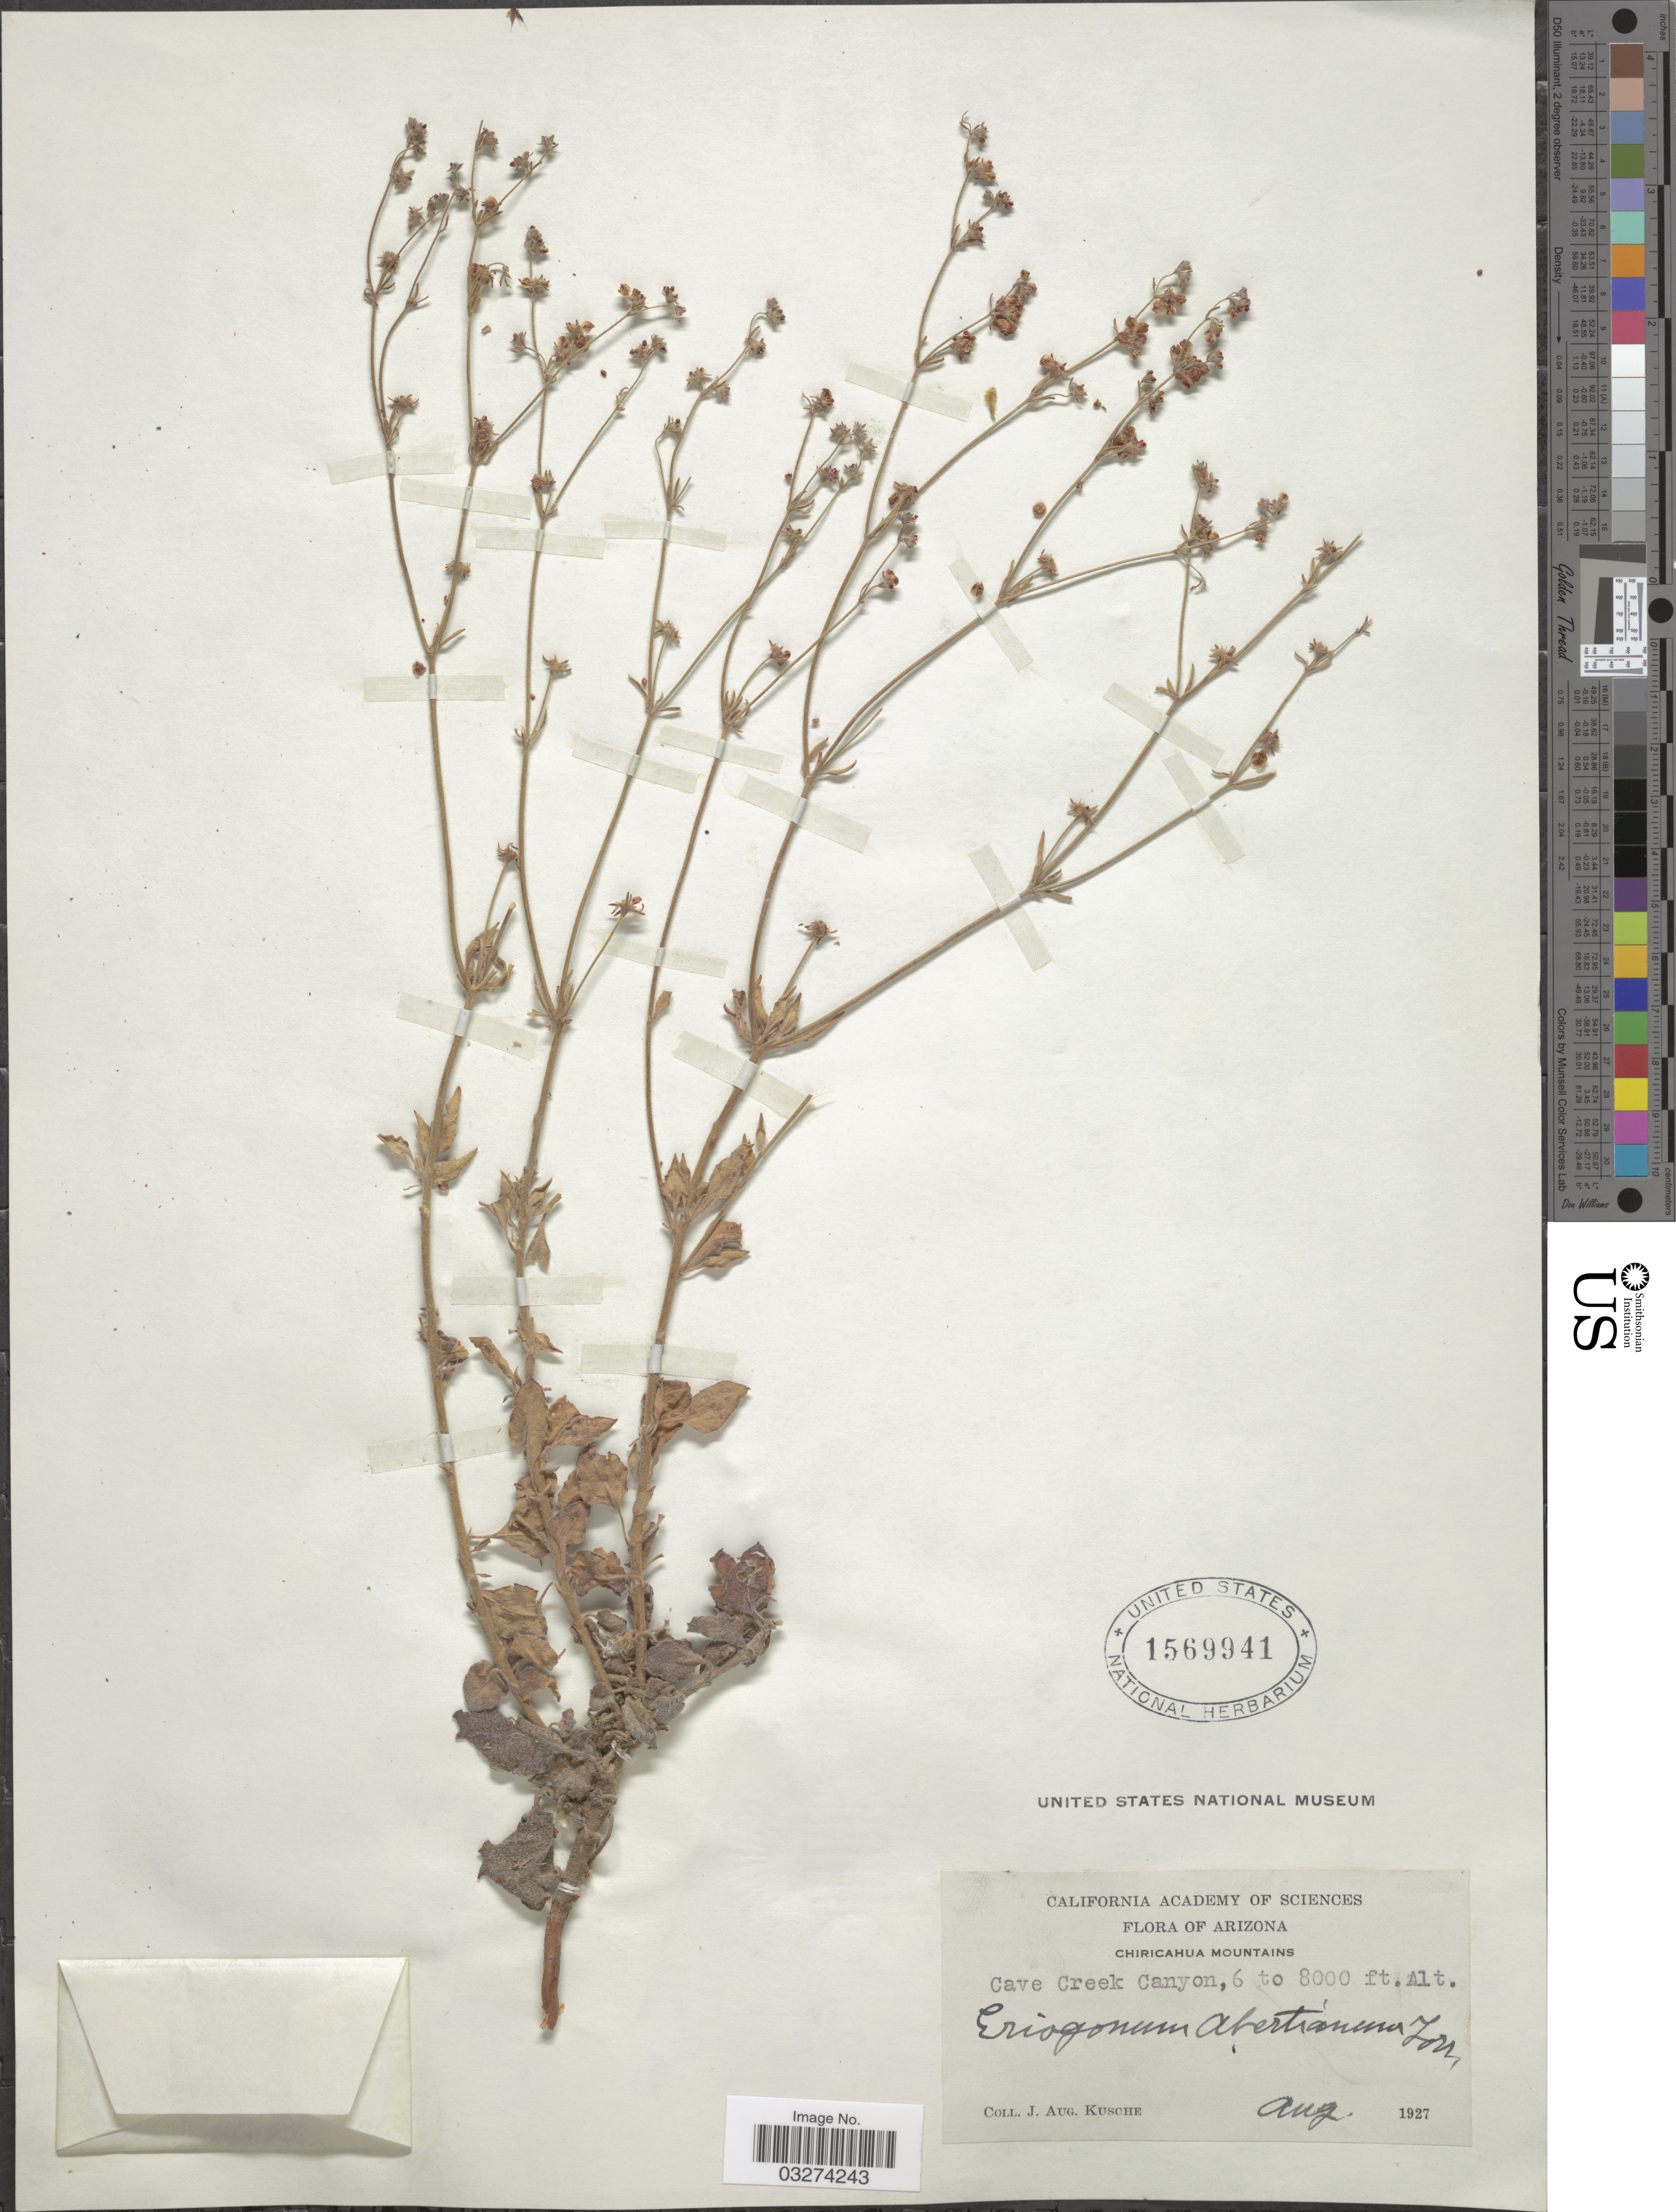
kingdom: Plantae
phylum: Tracheophyta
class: Magnoliopsida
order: Caryophyllales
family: Polygonaceae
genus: Eriogonum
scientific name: Eriogonum abertianum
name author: Torr.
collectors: J. Kusche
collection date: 1927-08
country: United States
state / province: Arizona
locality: Chiricahua Mountains. Cave Creek Canyon.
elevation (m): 1829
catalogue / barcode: US 1569941